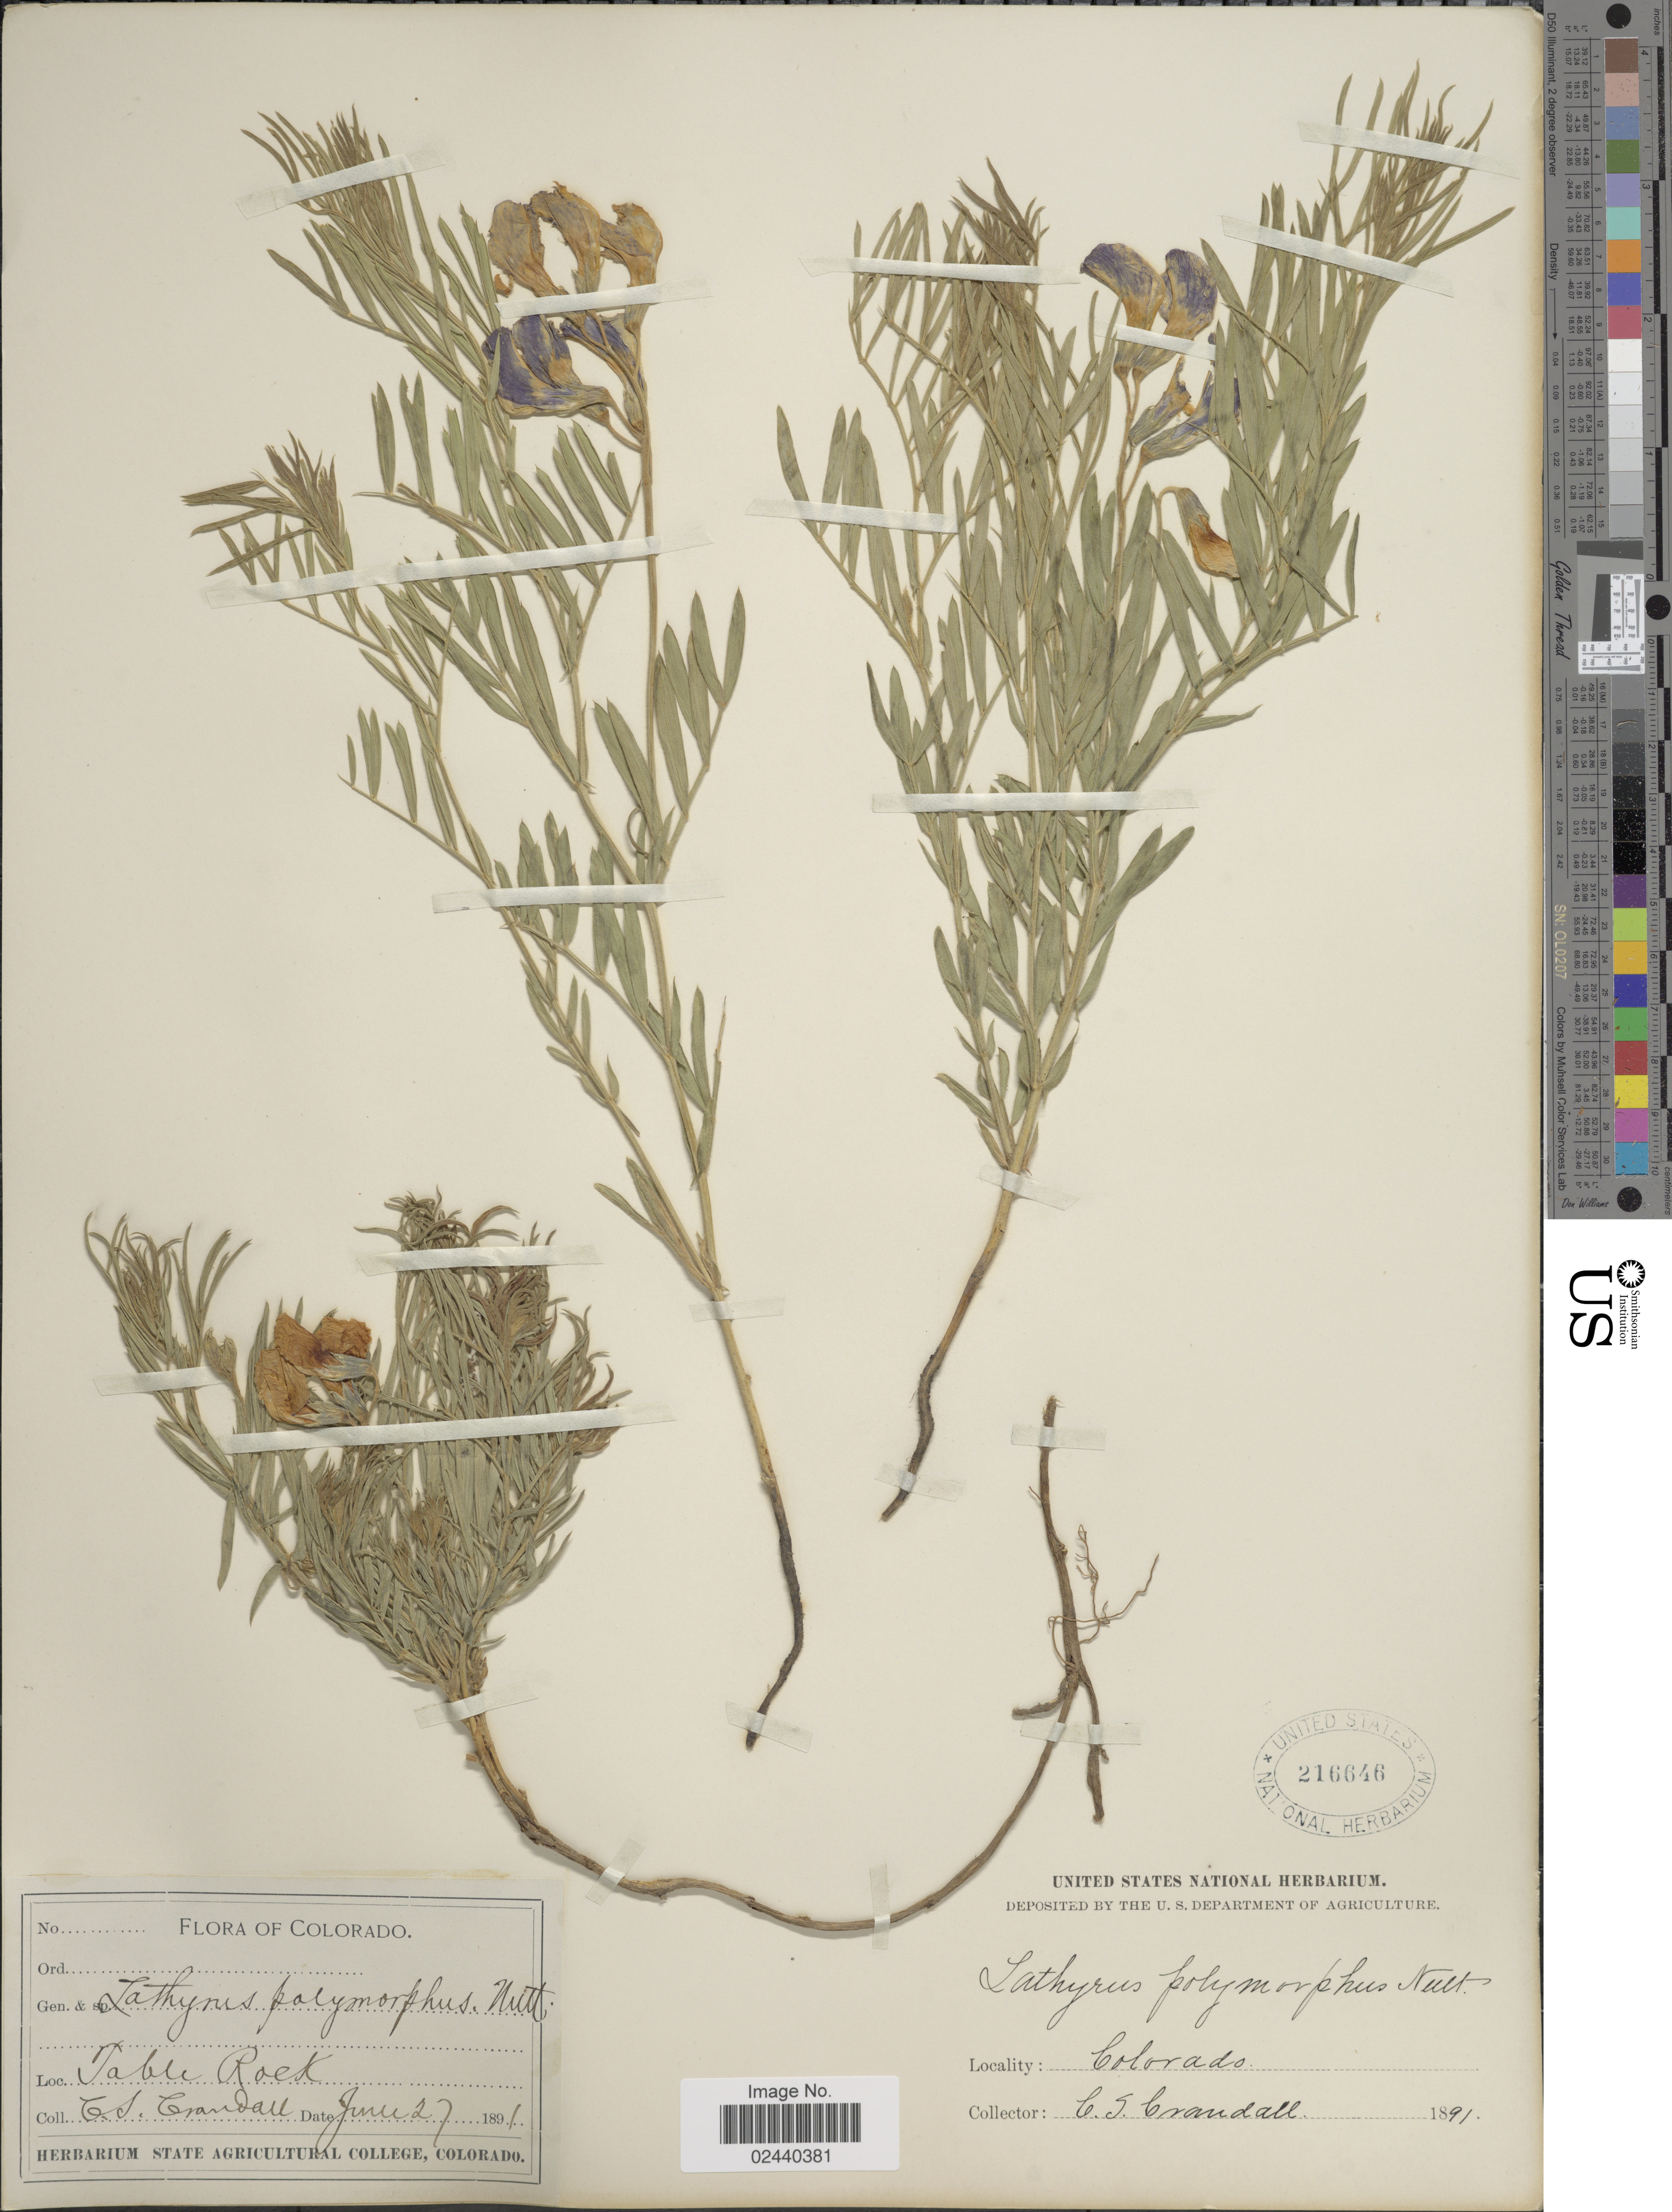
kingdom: Plantae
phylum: Tracheophyta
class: Magnoliopsida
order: Fabales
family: Fabaceae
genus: Lathyrus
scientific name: Lathyrus eucosmus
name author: Butters & H. St. John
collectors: C. Crandall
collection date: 1891-06-27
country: United States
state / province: Colorado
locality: Table Rock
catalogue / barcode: US 216646